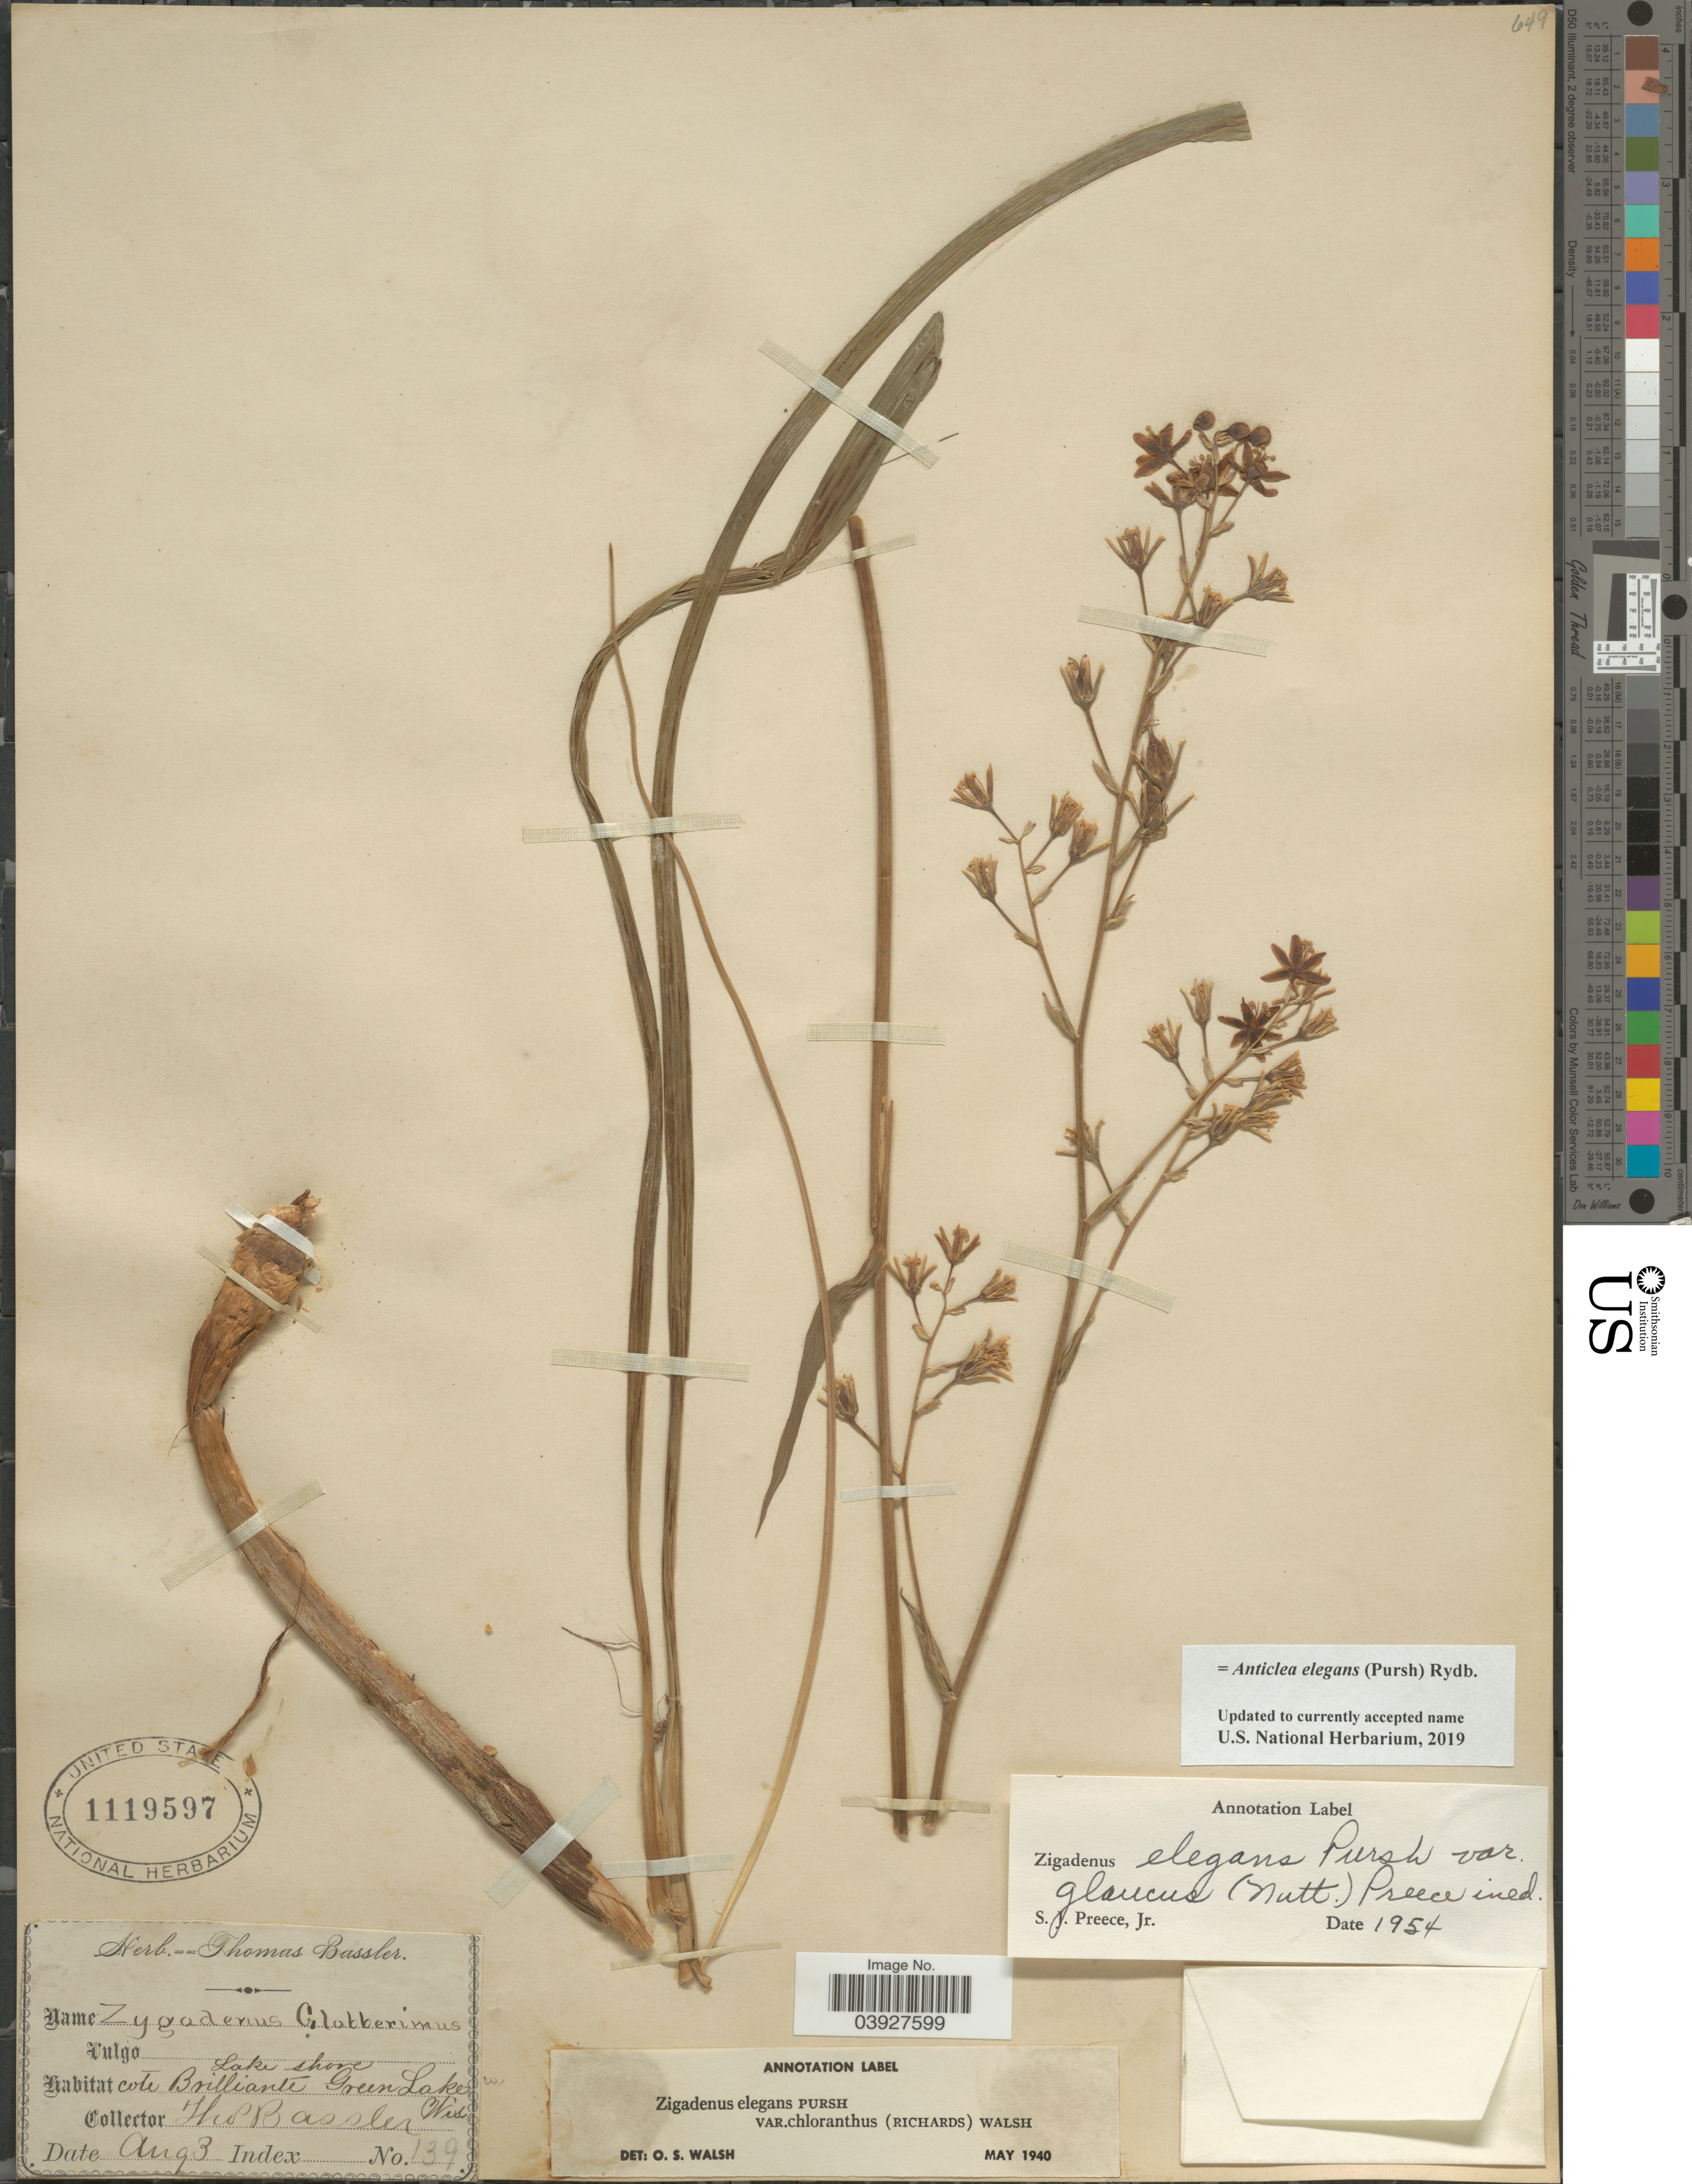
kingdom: Plantae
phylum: Tracheophyta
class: Liliopsida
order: Liliales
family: Melanthiaceae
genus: Anticlea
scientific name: Anticlea elegans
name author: (Pursh) Rydb.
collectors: T. Bassler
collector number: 139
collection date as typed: Transcribed d/m/y: /8/3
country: United States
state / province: Wisconsin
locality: Lake shore Brilliante Green Lake.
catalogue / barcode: US 1119597